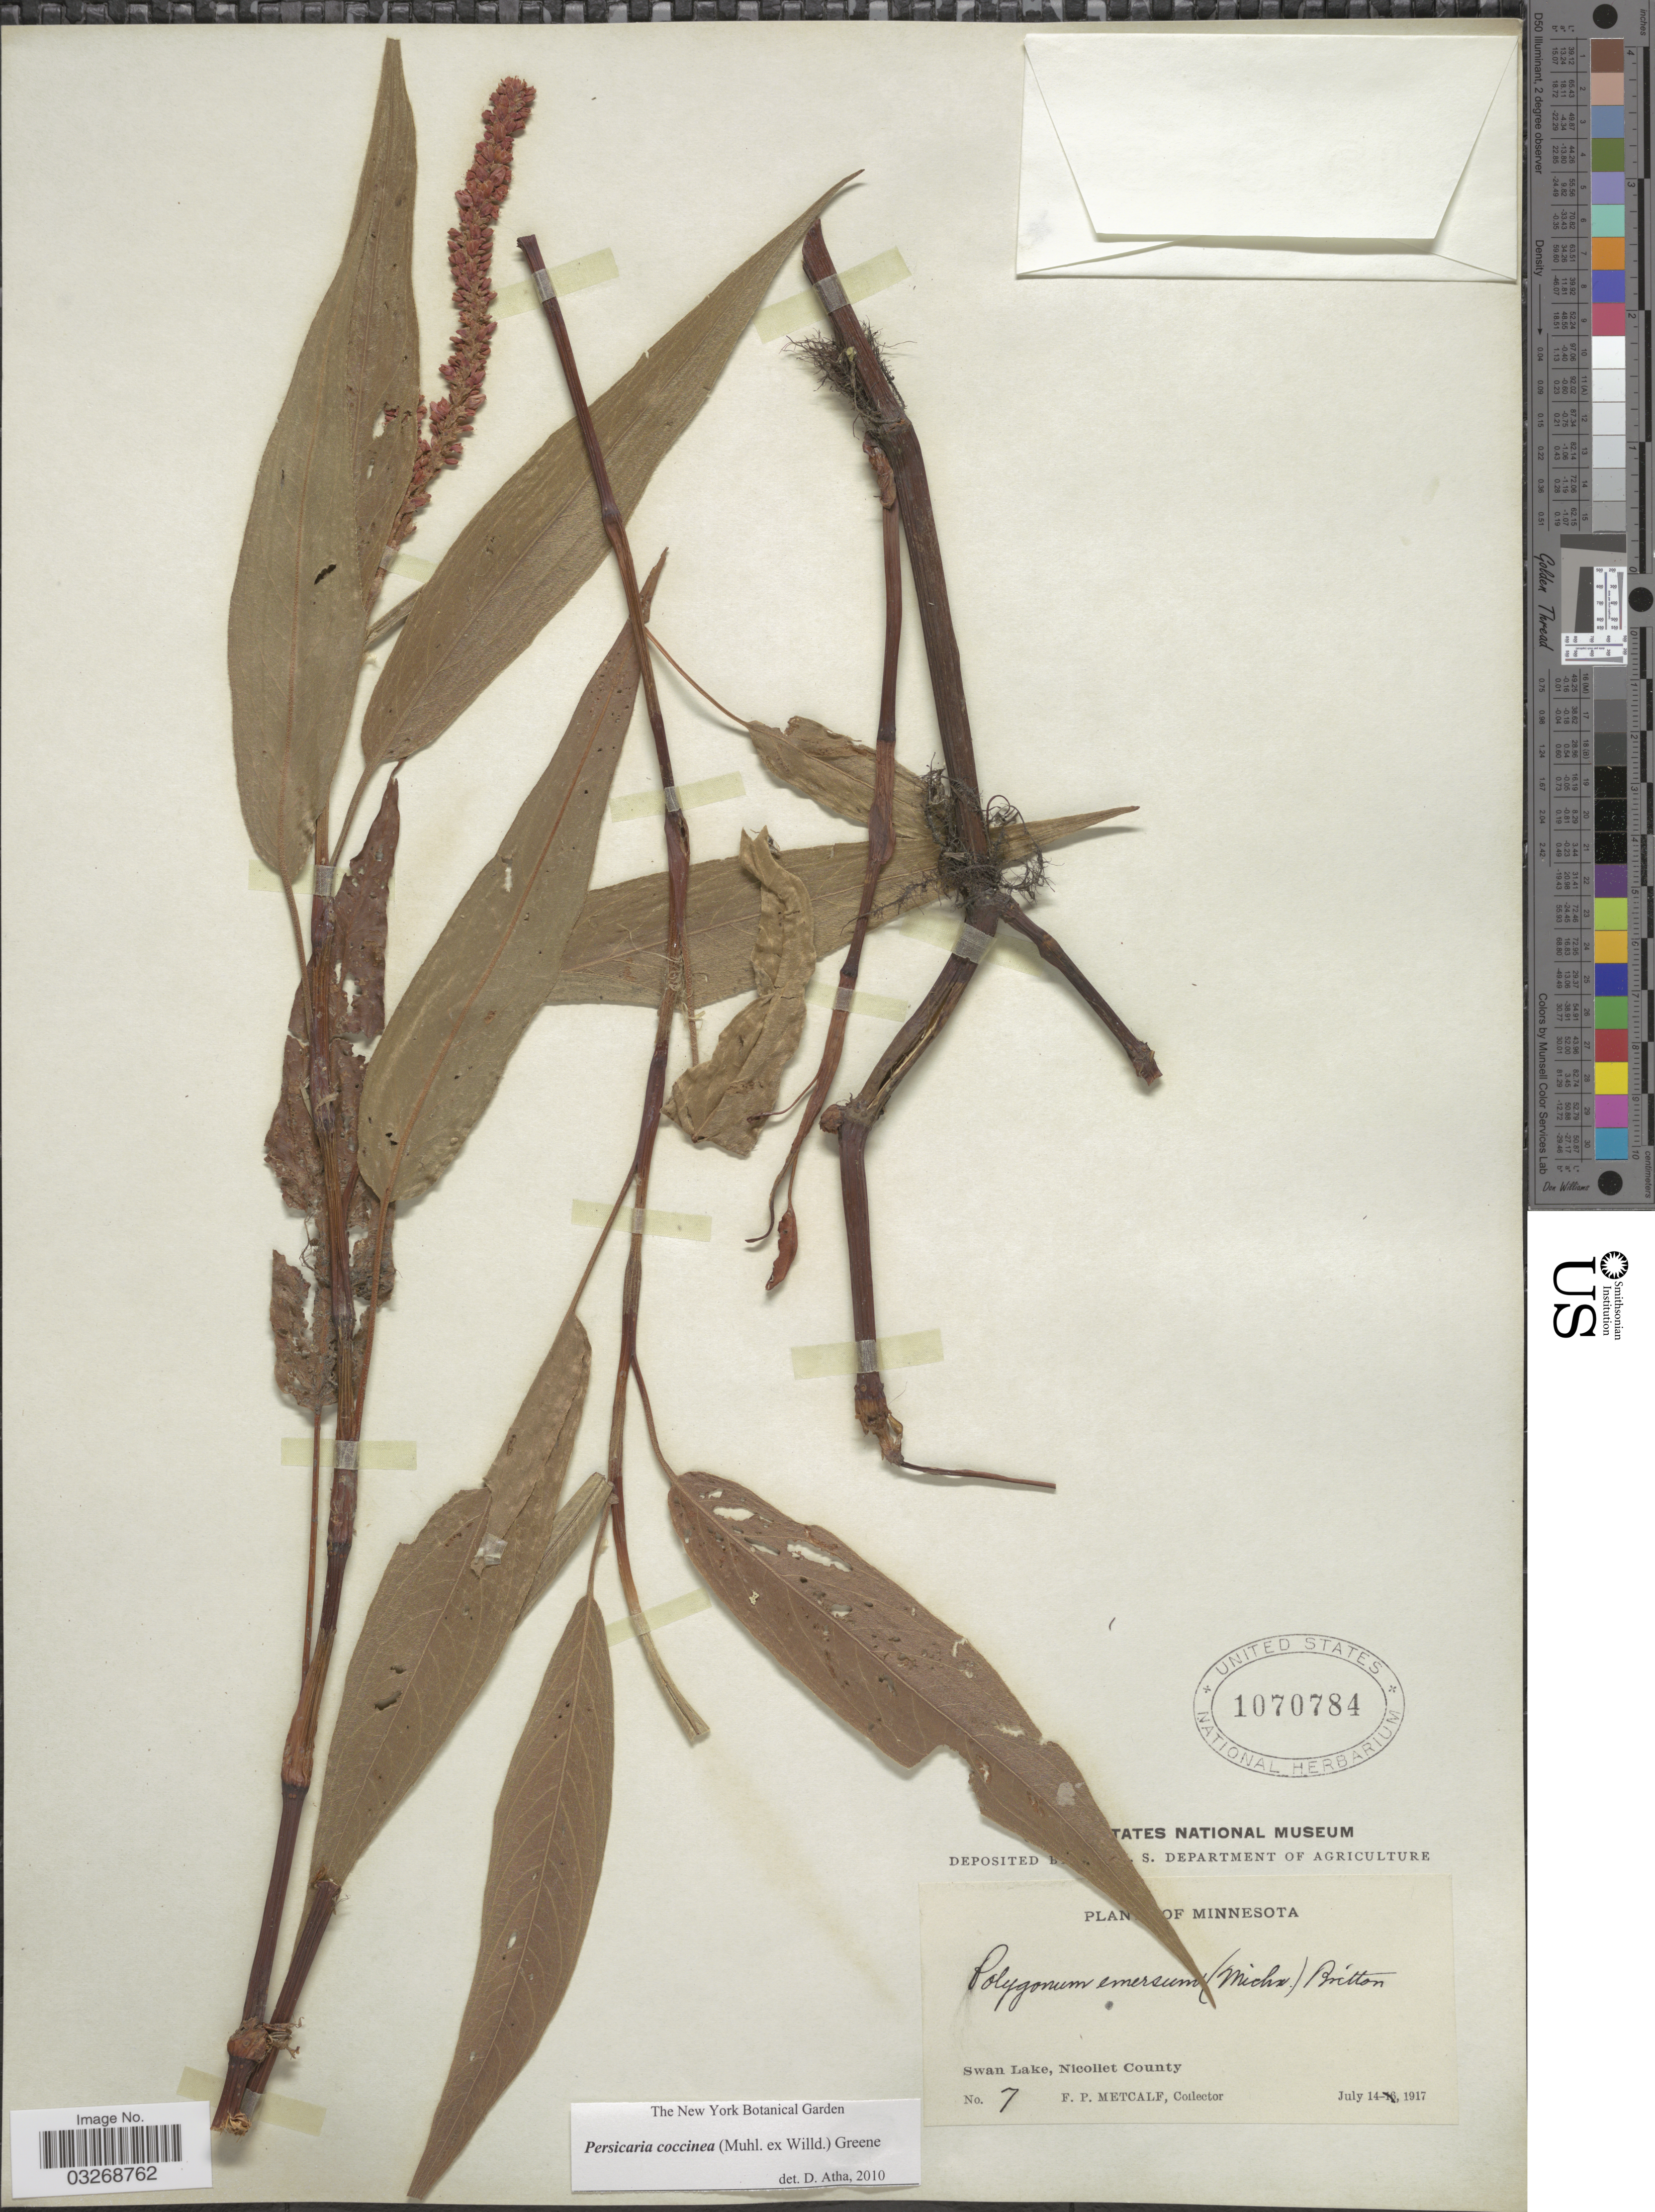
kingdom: Plantae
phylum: Tracheophyta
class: Magnoliopsida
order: Caryophyllales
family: Polygonaceae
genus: Persicaria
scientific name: Persicaria coccinea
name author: (Muhl. ex Willd.) Greene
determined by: Atha, D. E.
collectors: F. Metcalf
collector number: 7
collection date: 1917-07-14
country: United States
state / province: Minnesota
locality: Swan Lake, Nicollet County.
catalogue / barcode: US 1070784